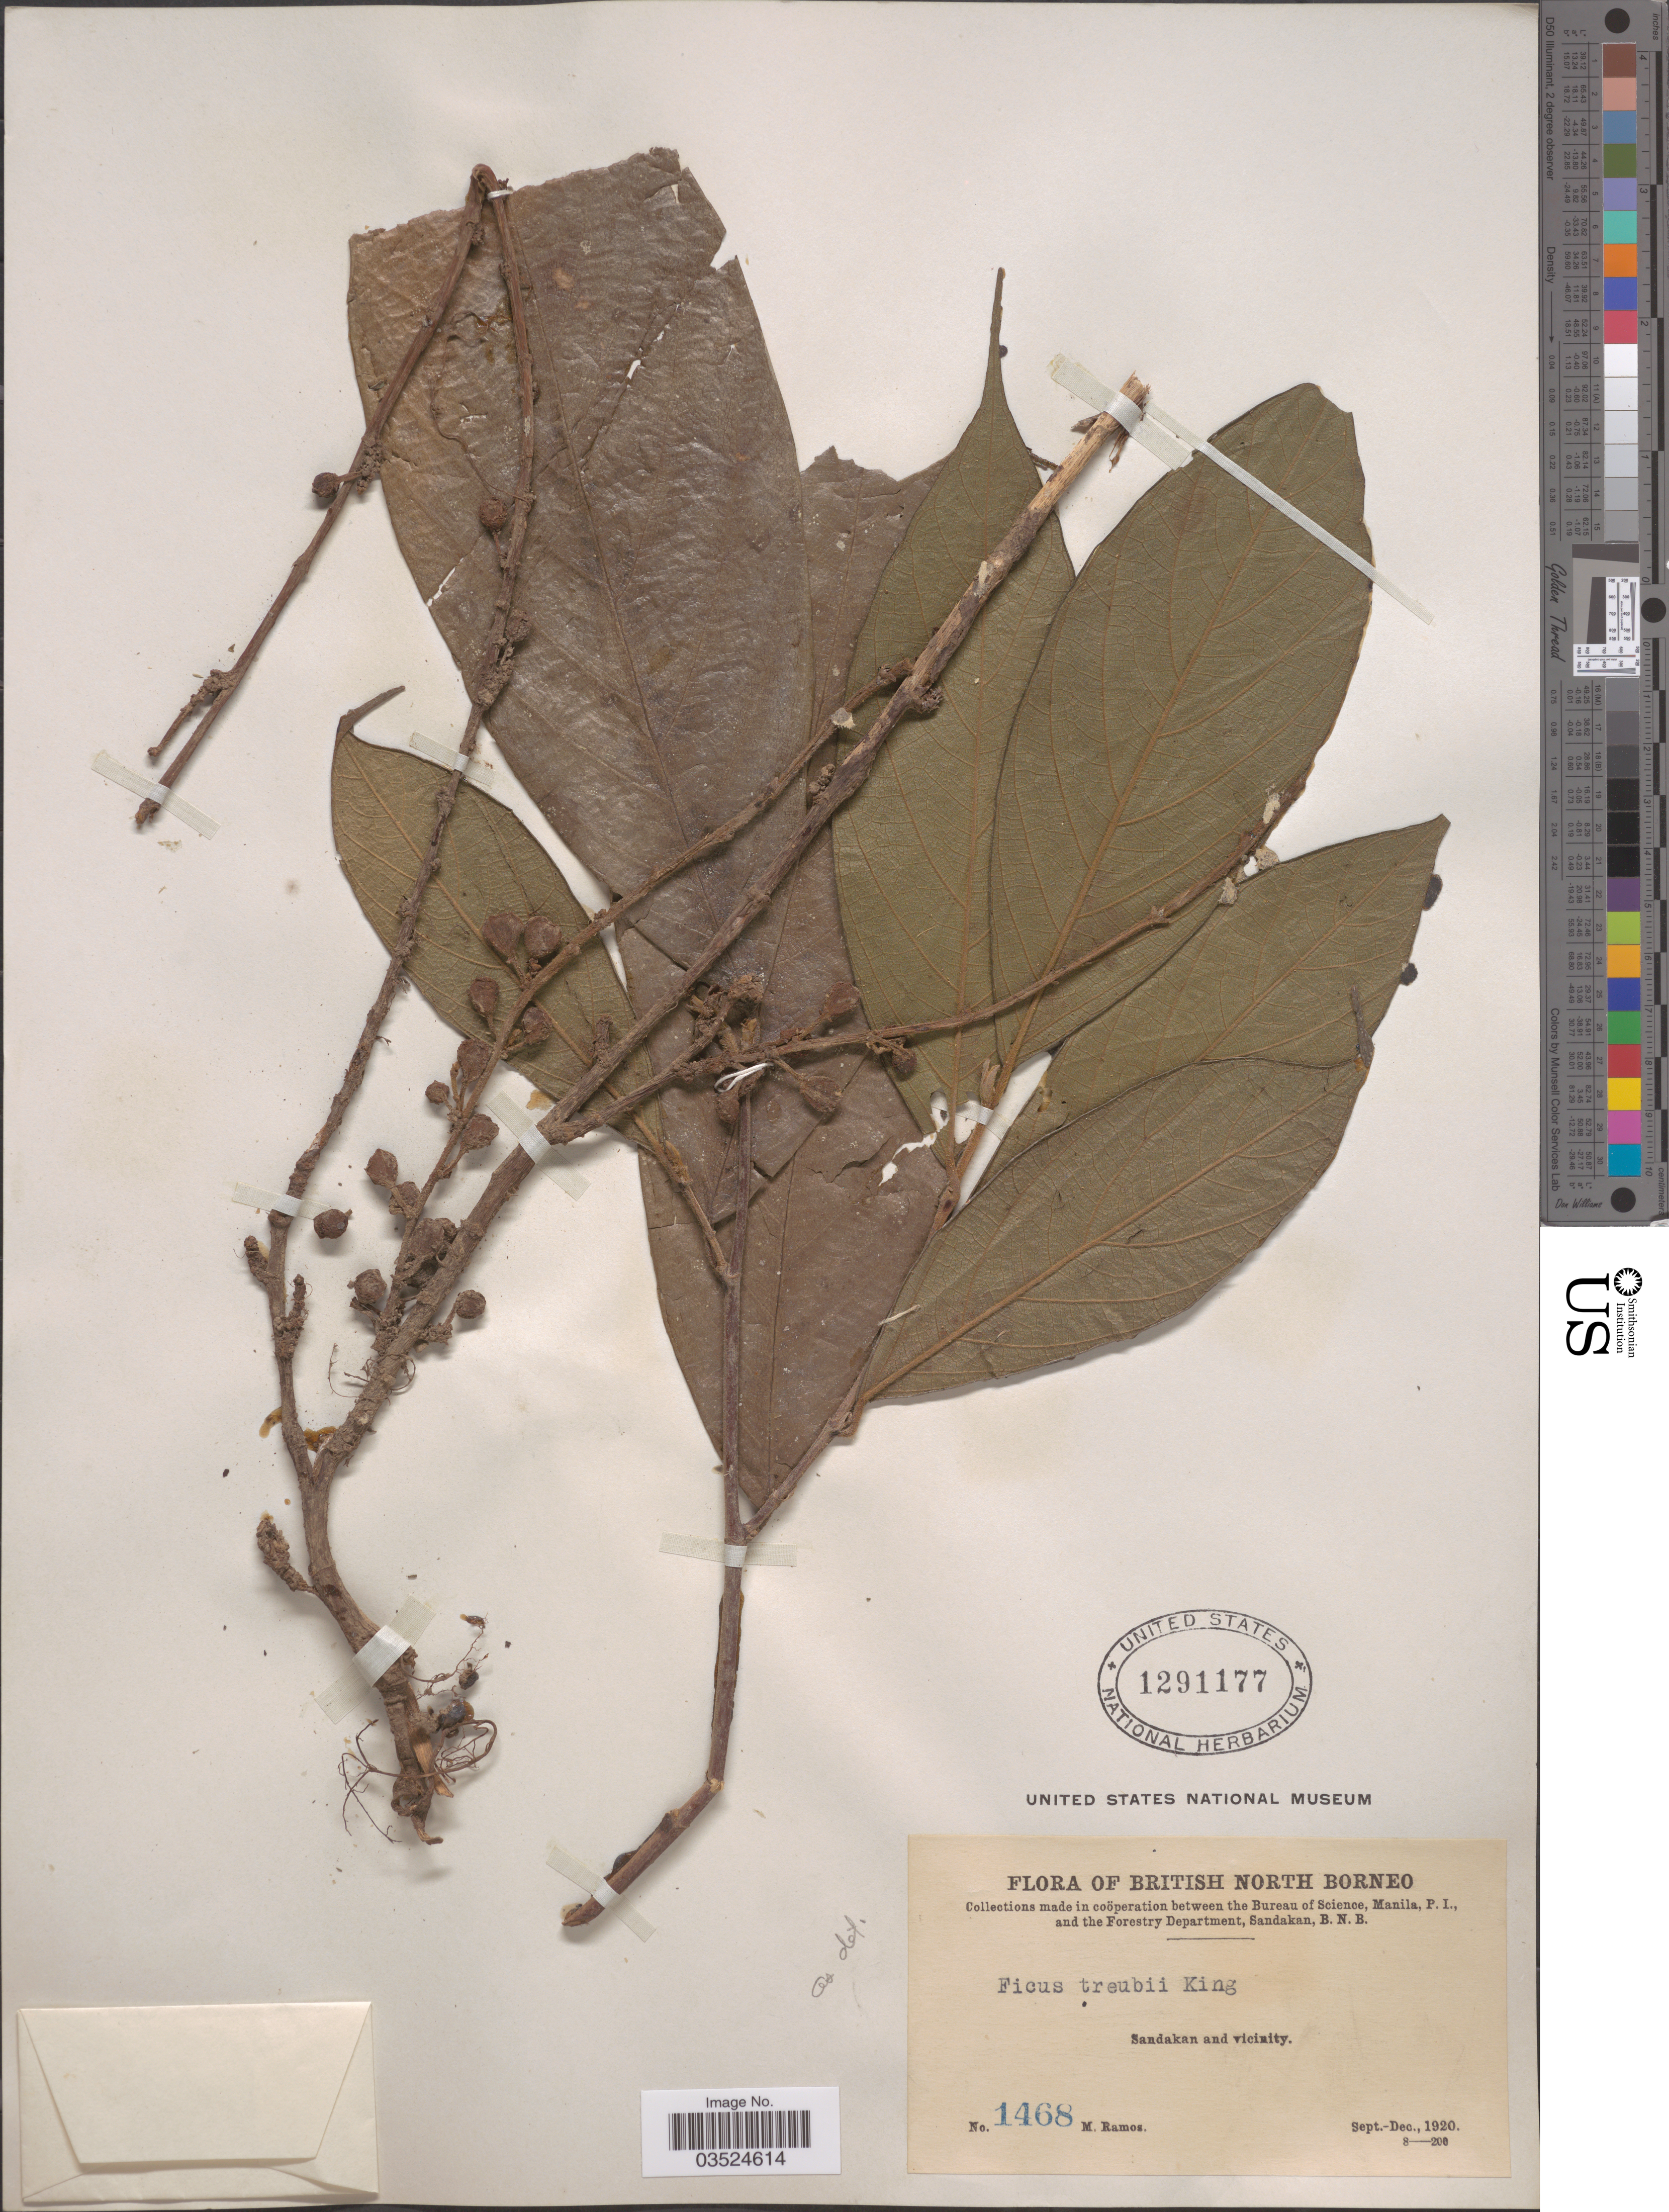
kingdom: Plantae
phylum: Tracheophyta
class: Magnoliopsida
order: Rosales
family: Moraceae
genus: Ficus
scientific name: Ficus treubii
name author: King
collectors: M. Ramos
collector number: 1468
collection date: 1920-09/1920-12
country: Malaysia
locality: British North Borneo. Sandakan and vicinity.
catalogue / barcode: US 1291177